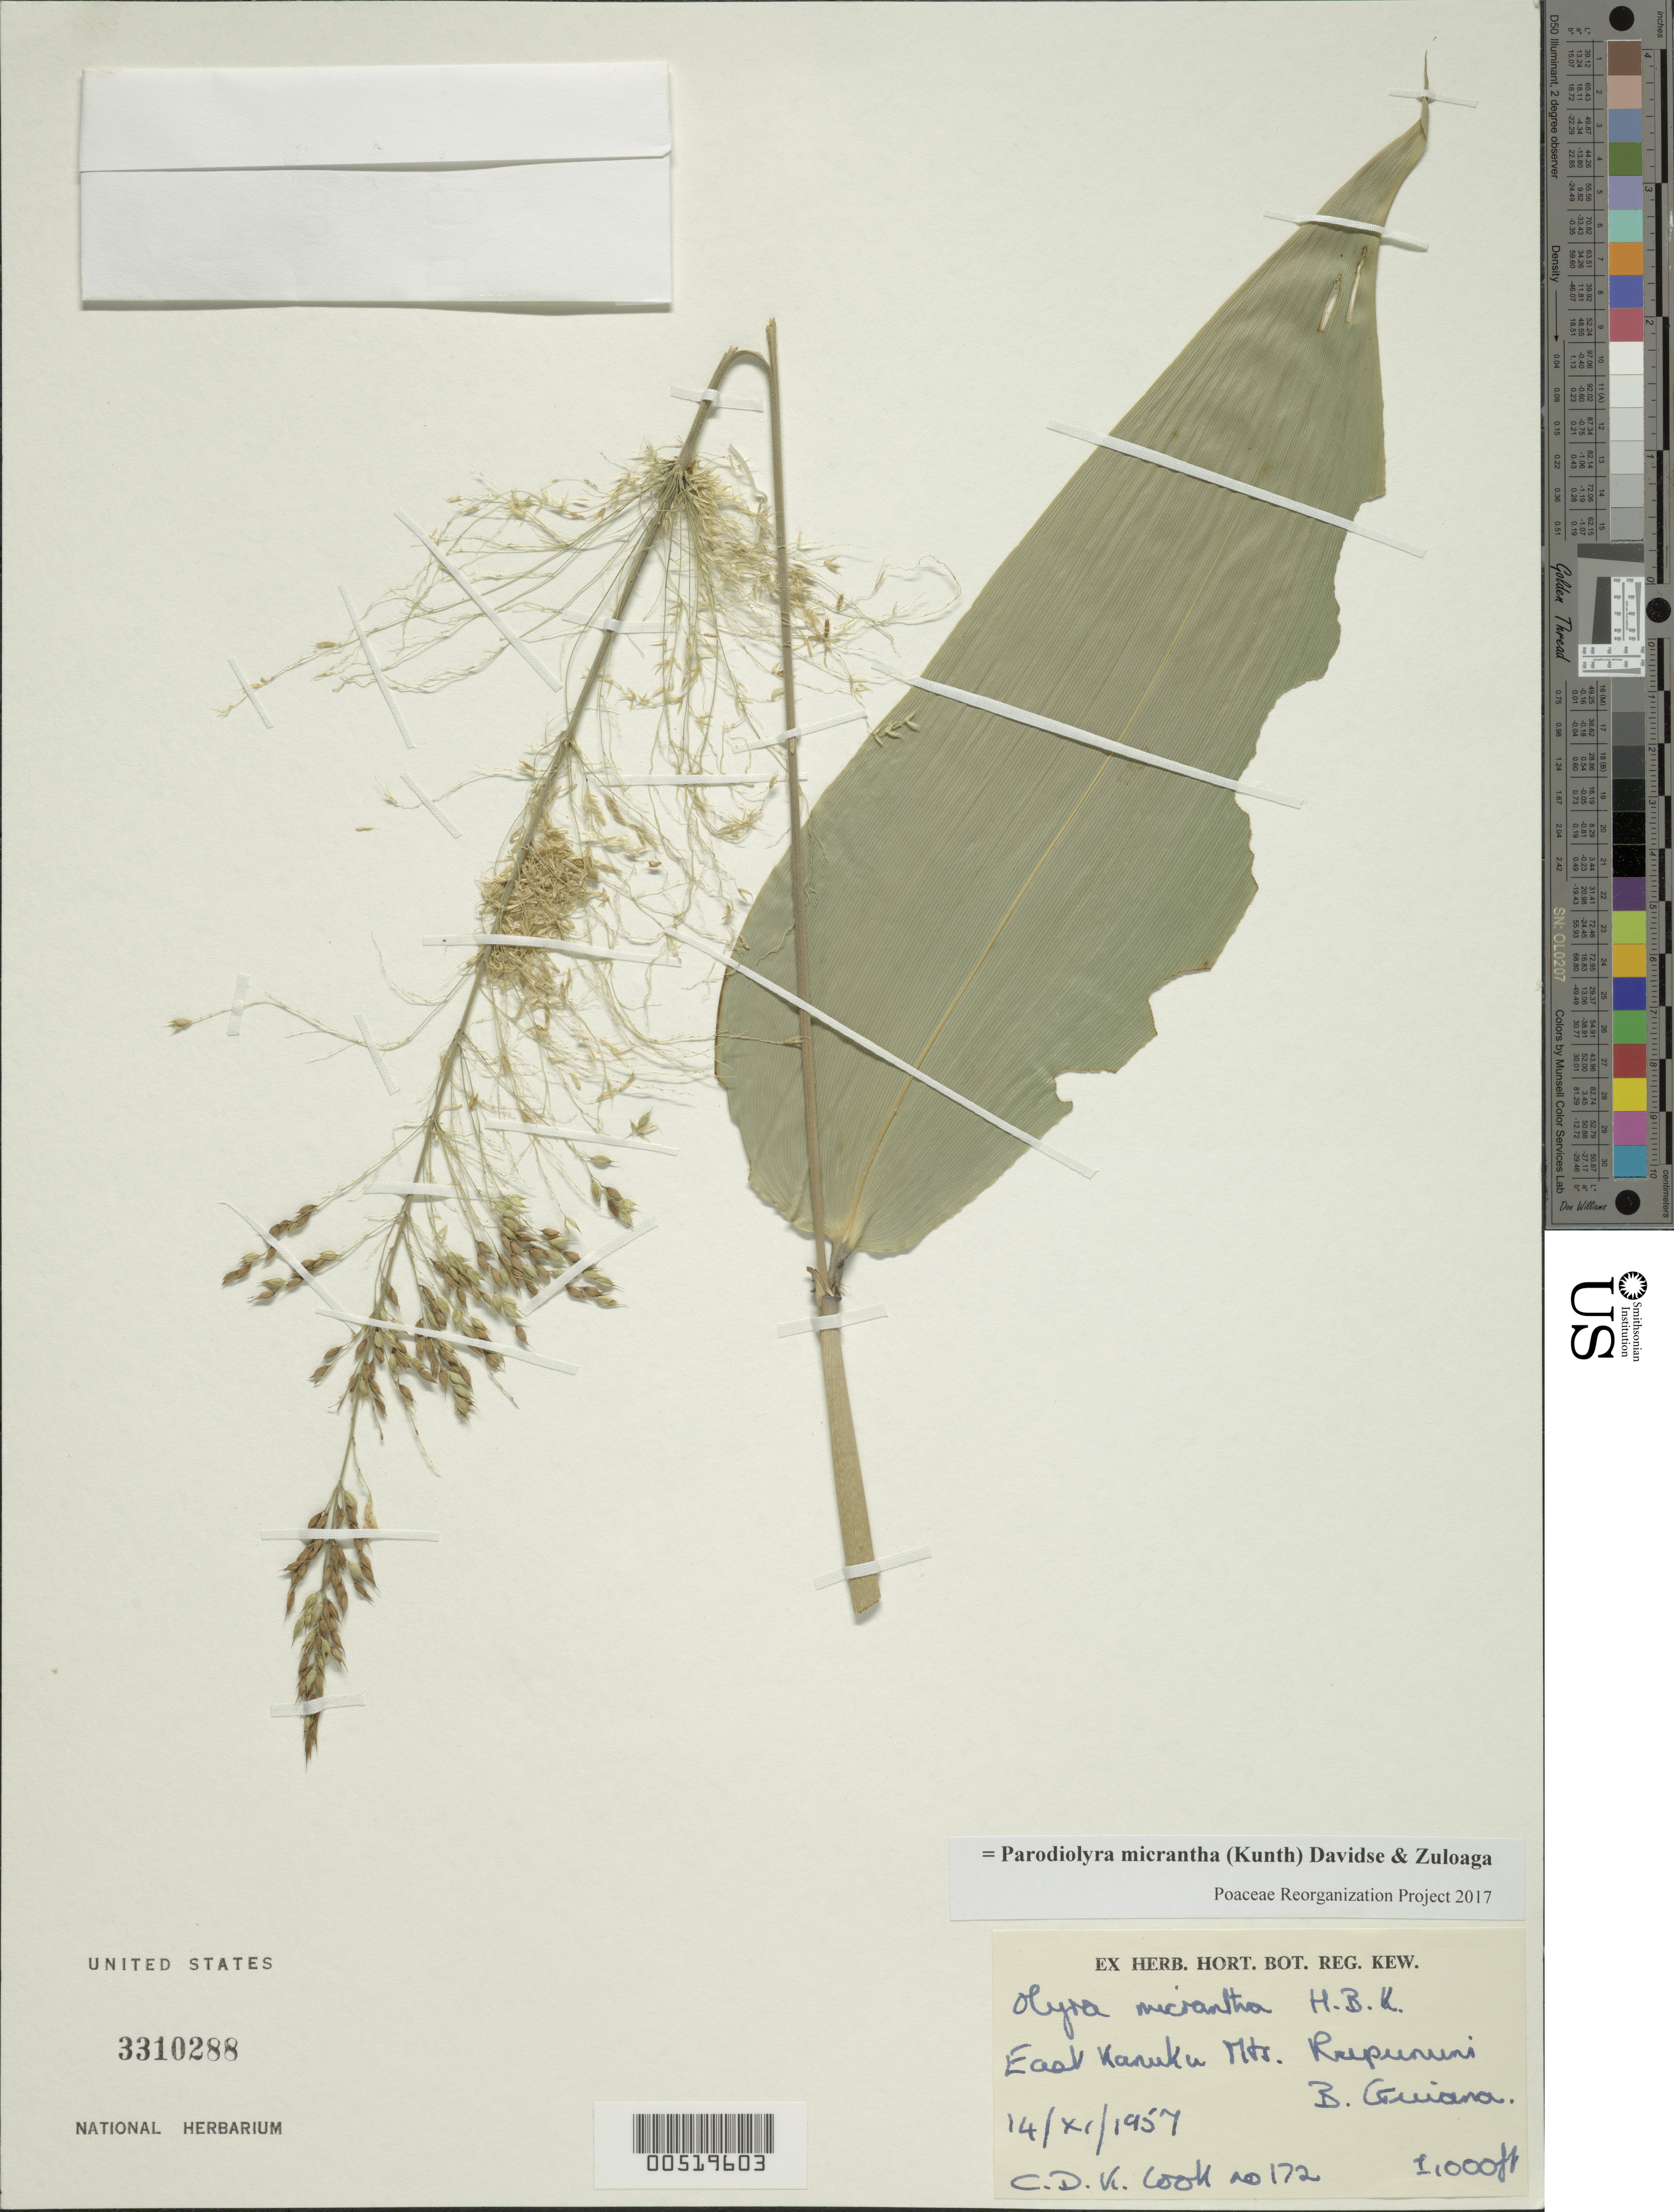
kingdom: Plantae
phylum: Tracheophyta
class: Liliopsida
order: Poales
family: Poaceae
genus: Parodiolyra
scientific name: Parodiolyra micrantha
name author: (Kunth) Davidse & Zuloaga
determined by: Poaceae Reorganization Project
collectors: C. D. K. Cook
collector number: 172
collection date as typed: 14 Nov 1957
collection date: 1957-11-14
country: Guyana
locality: E kanuku mts, rupununi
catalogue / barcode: US 3310288